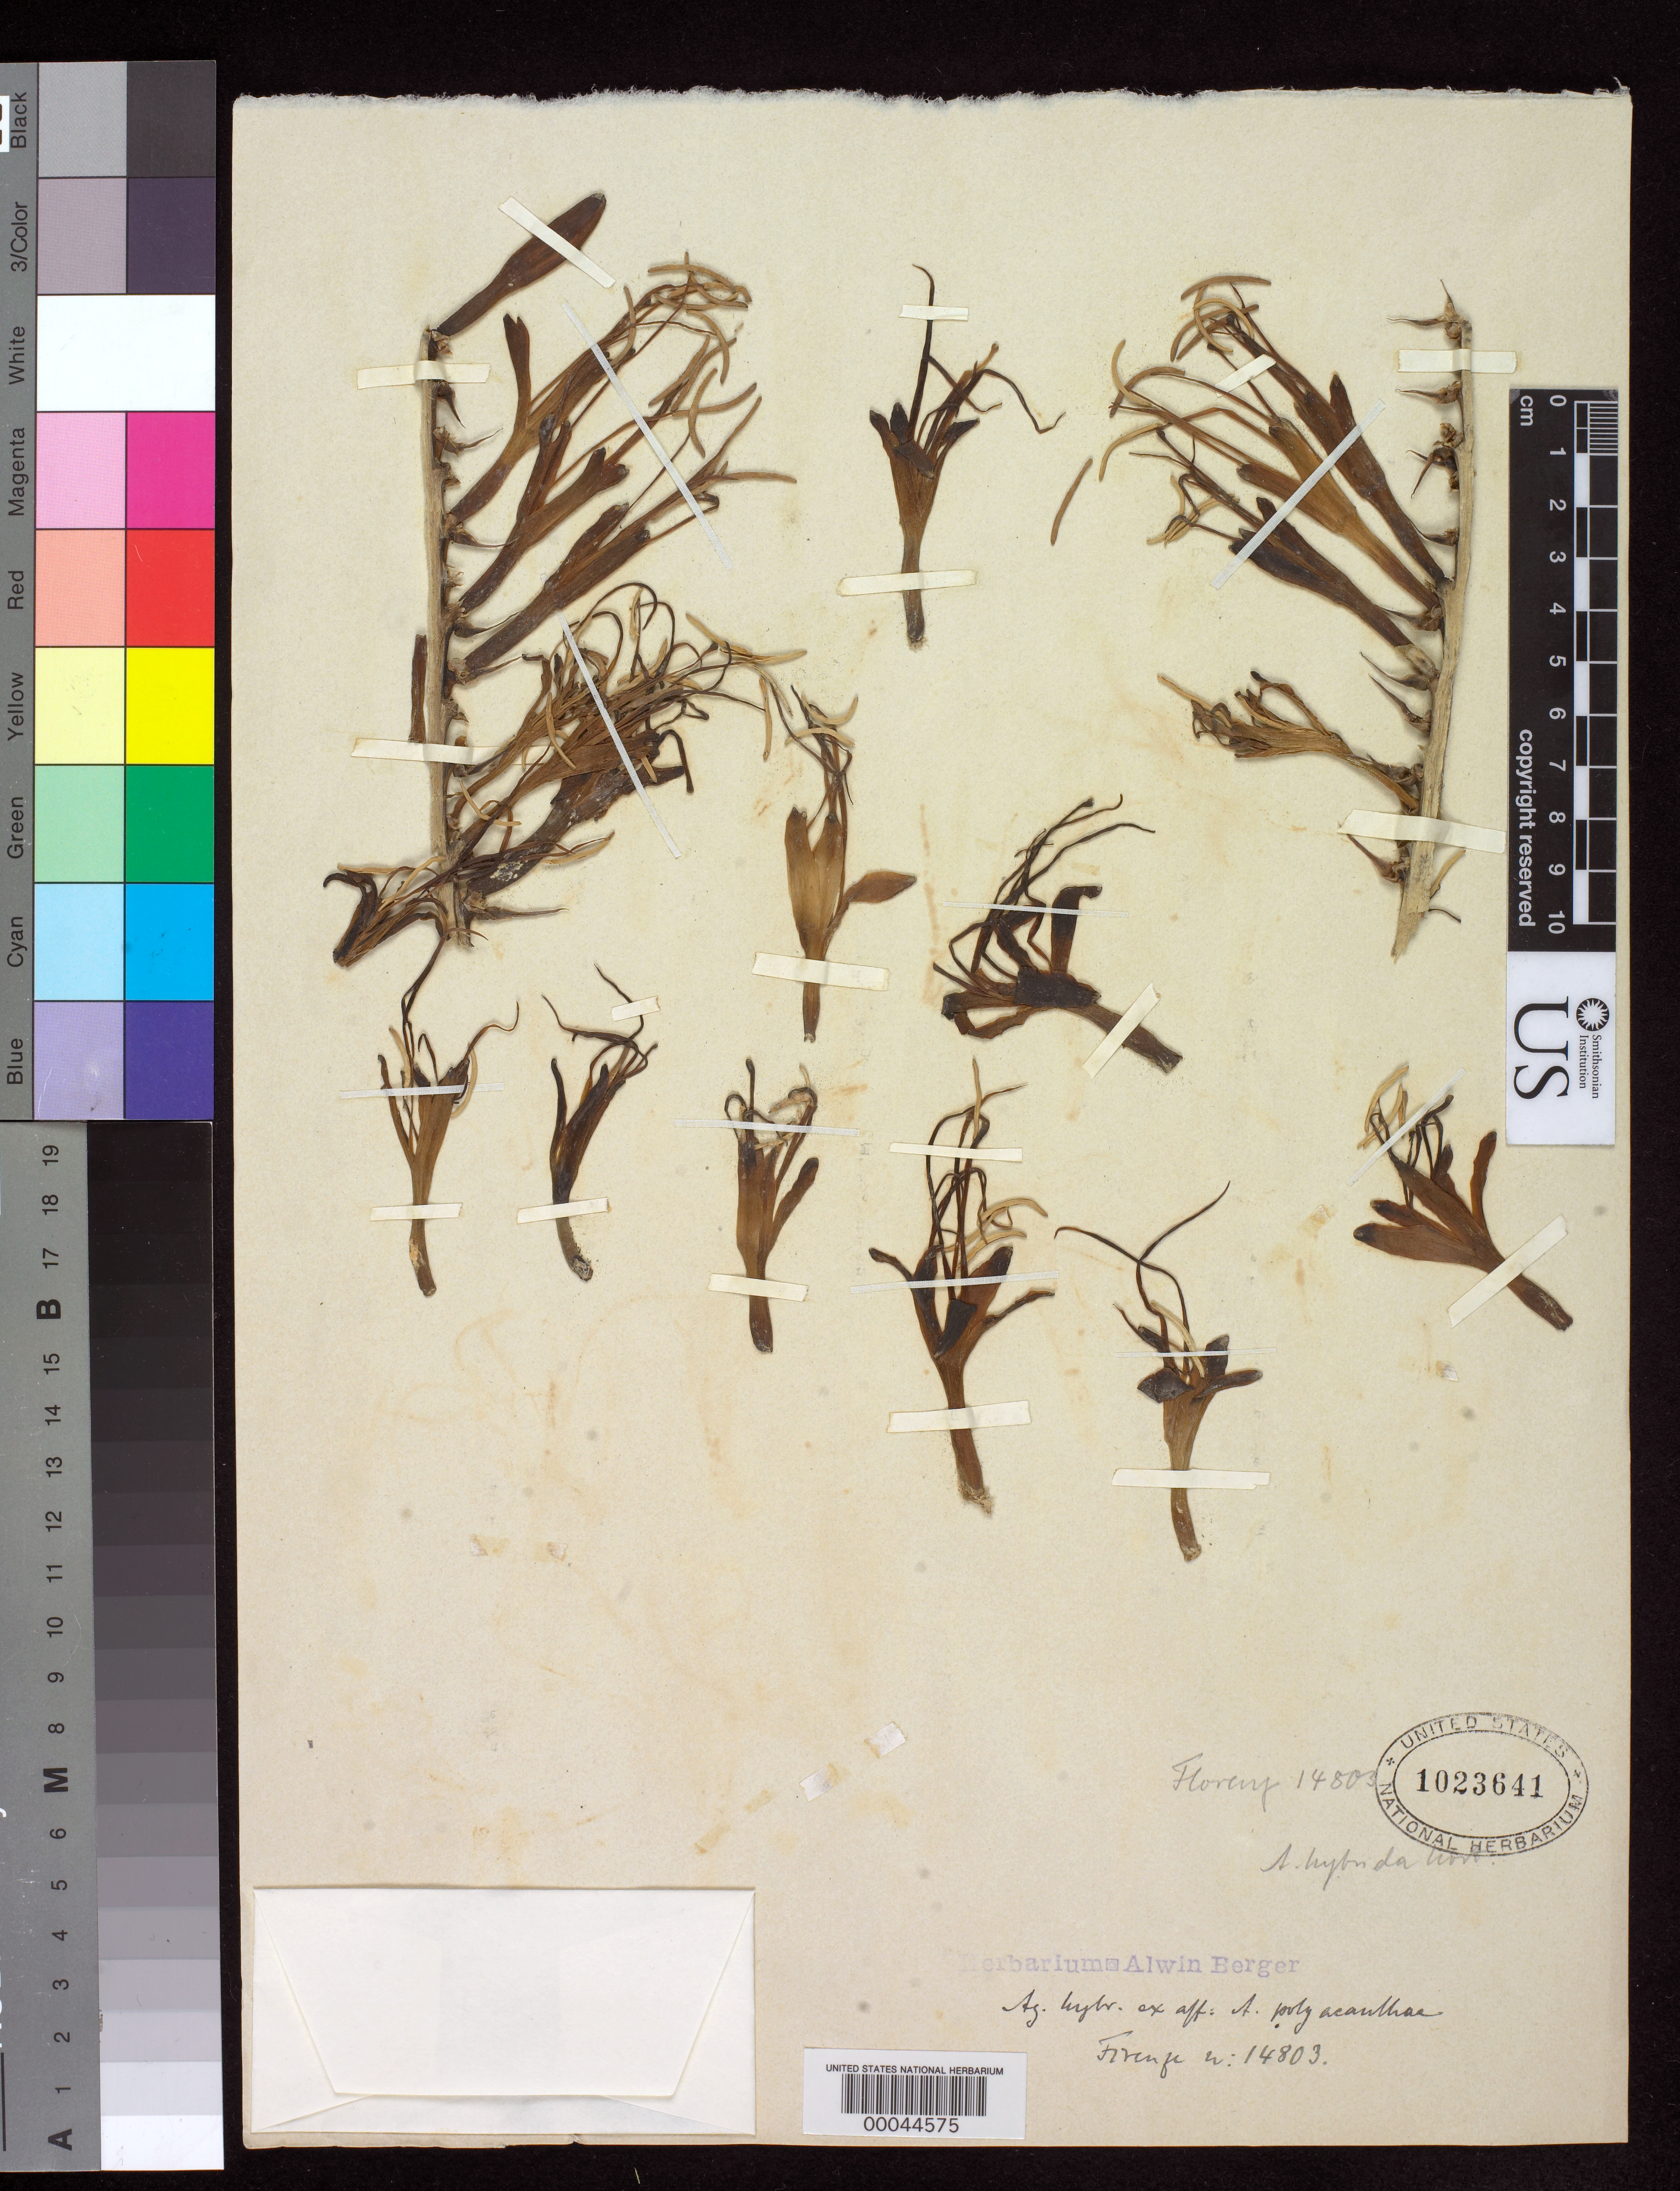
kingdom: Plantae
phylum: Tracheophyta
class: Liliopsida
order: Asparagales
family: Asparagaceae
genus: Agave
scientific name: Agave polyacantha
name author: Haw.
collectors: ex herb. A. Berger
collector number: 14803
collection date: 1909-06-02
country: Mexico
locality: Cultivated at La Mortola, Italy.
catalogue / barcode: US 1023641